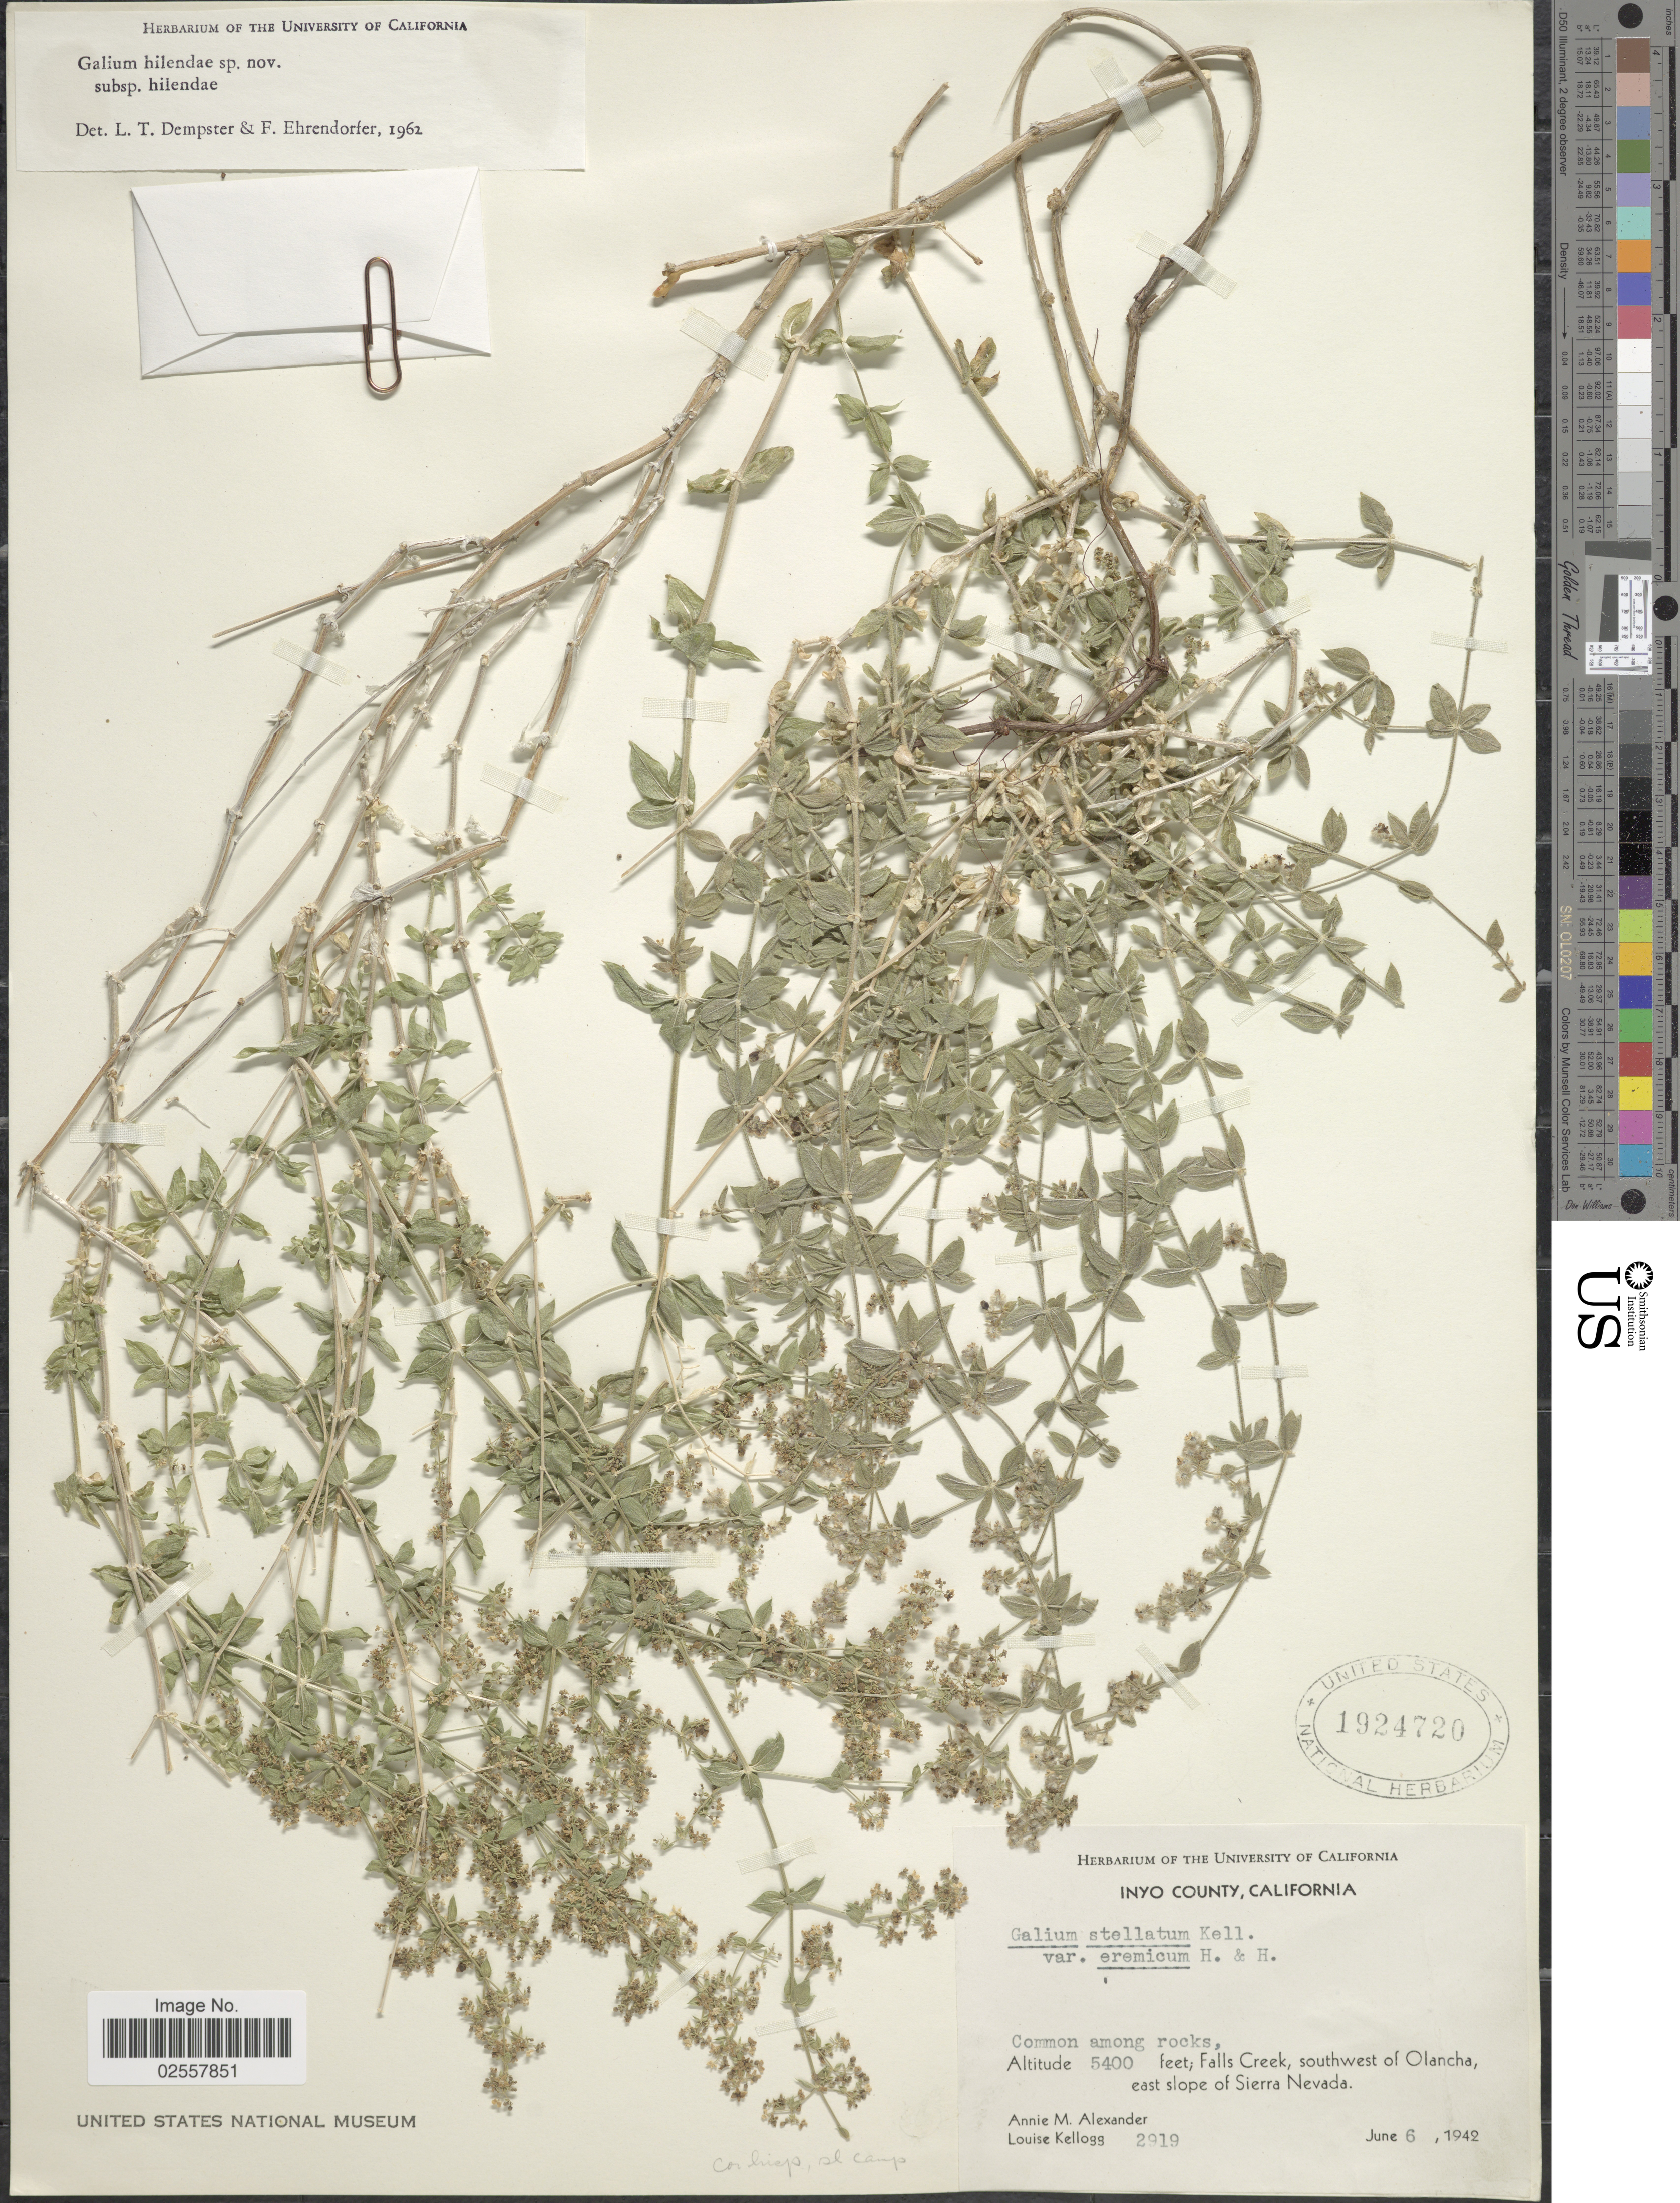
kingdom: Plantae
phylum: Tracheophyta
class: Magnoliopsida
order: Gentianales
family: Rubiaceae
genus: Galium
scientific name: Galium hilendiae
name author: Dempster & Ehrend.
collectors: A. M. Alexander & L. Kellog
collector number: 2919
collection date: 1942-06-06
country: United States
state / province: California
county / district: Inyo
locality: Inyo County, among rocks, Falls Creek, southwest of Olancha, east slope of Sierra Nevada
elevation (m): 1646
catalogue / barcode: US 1924720